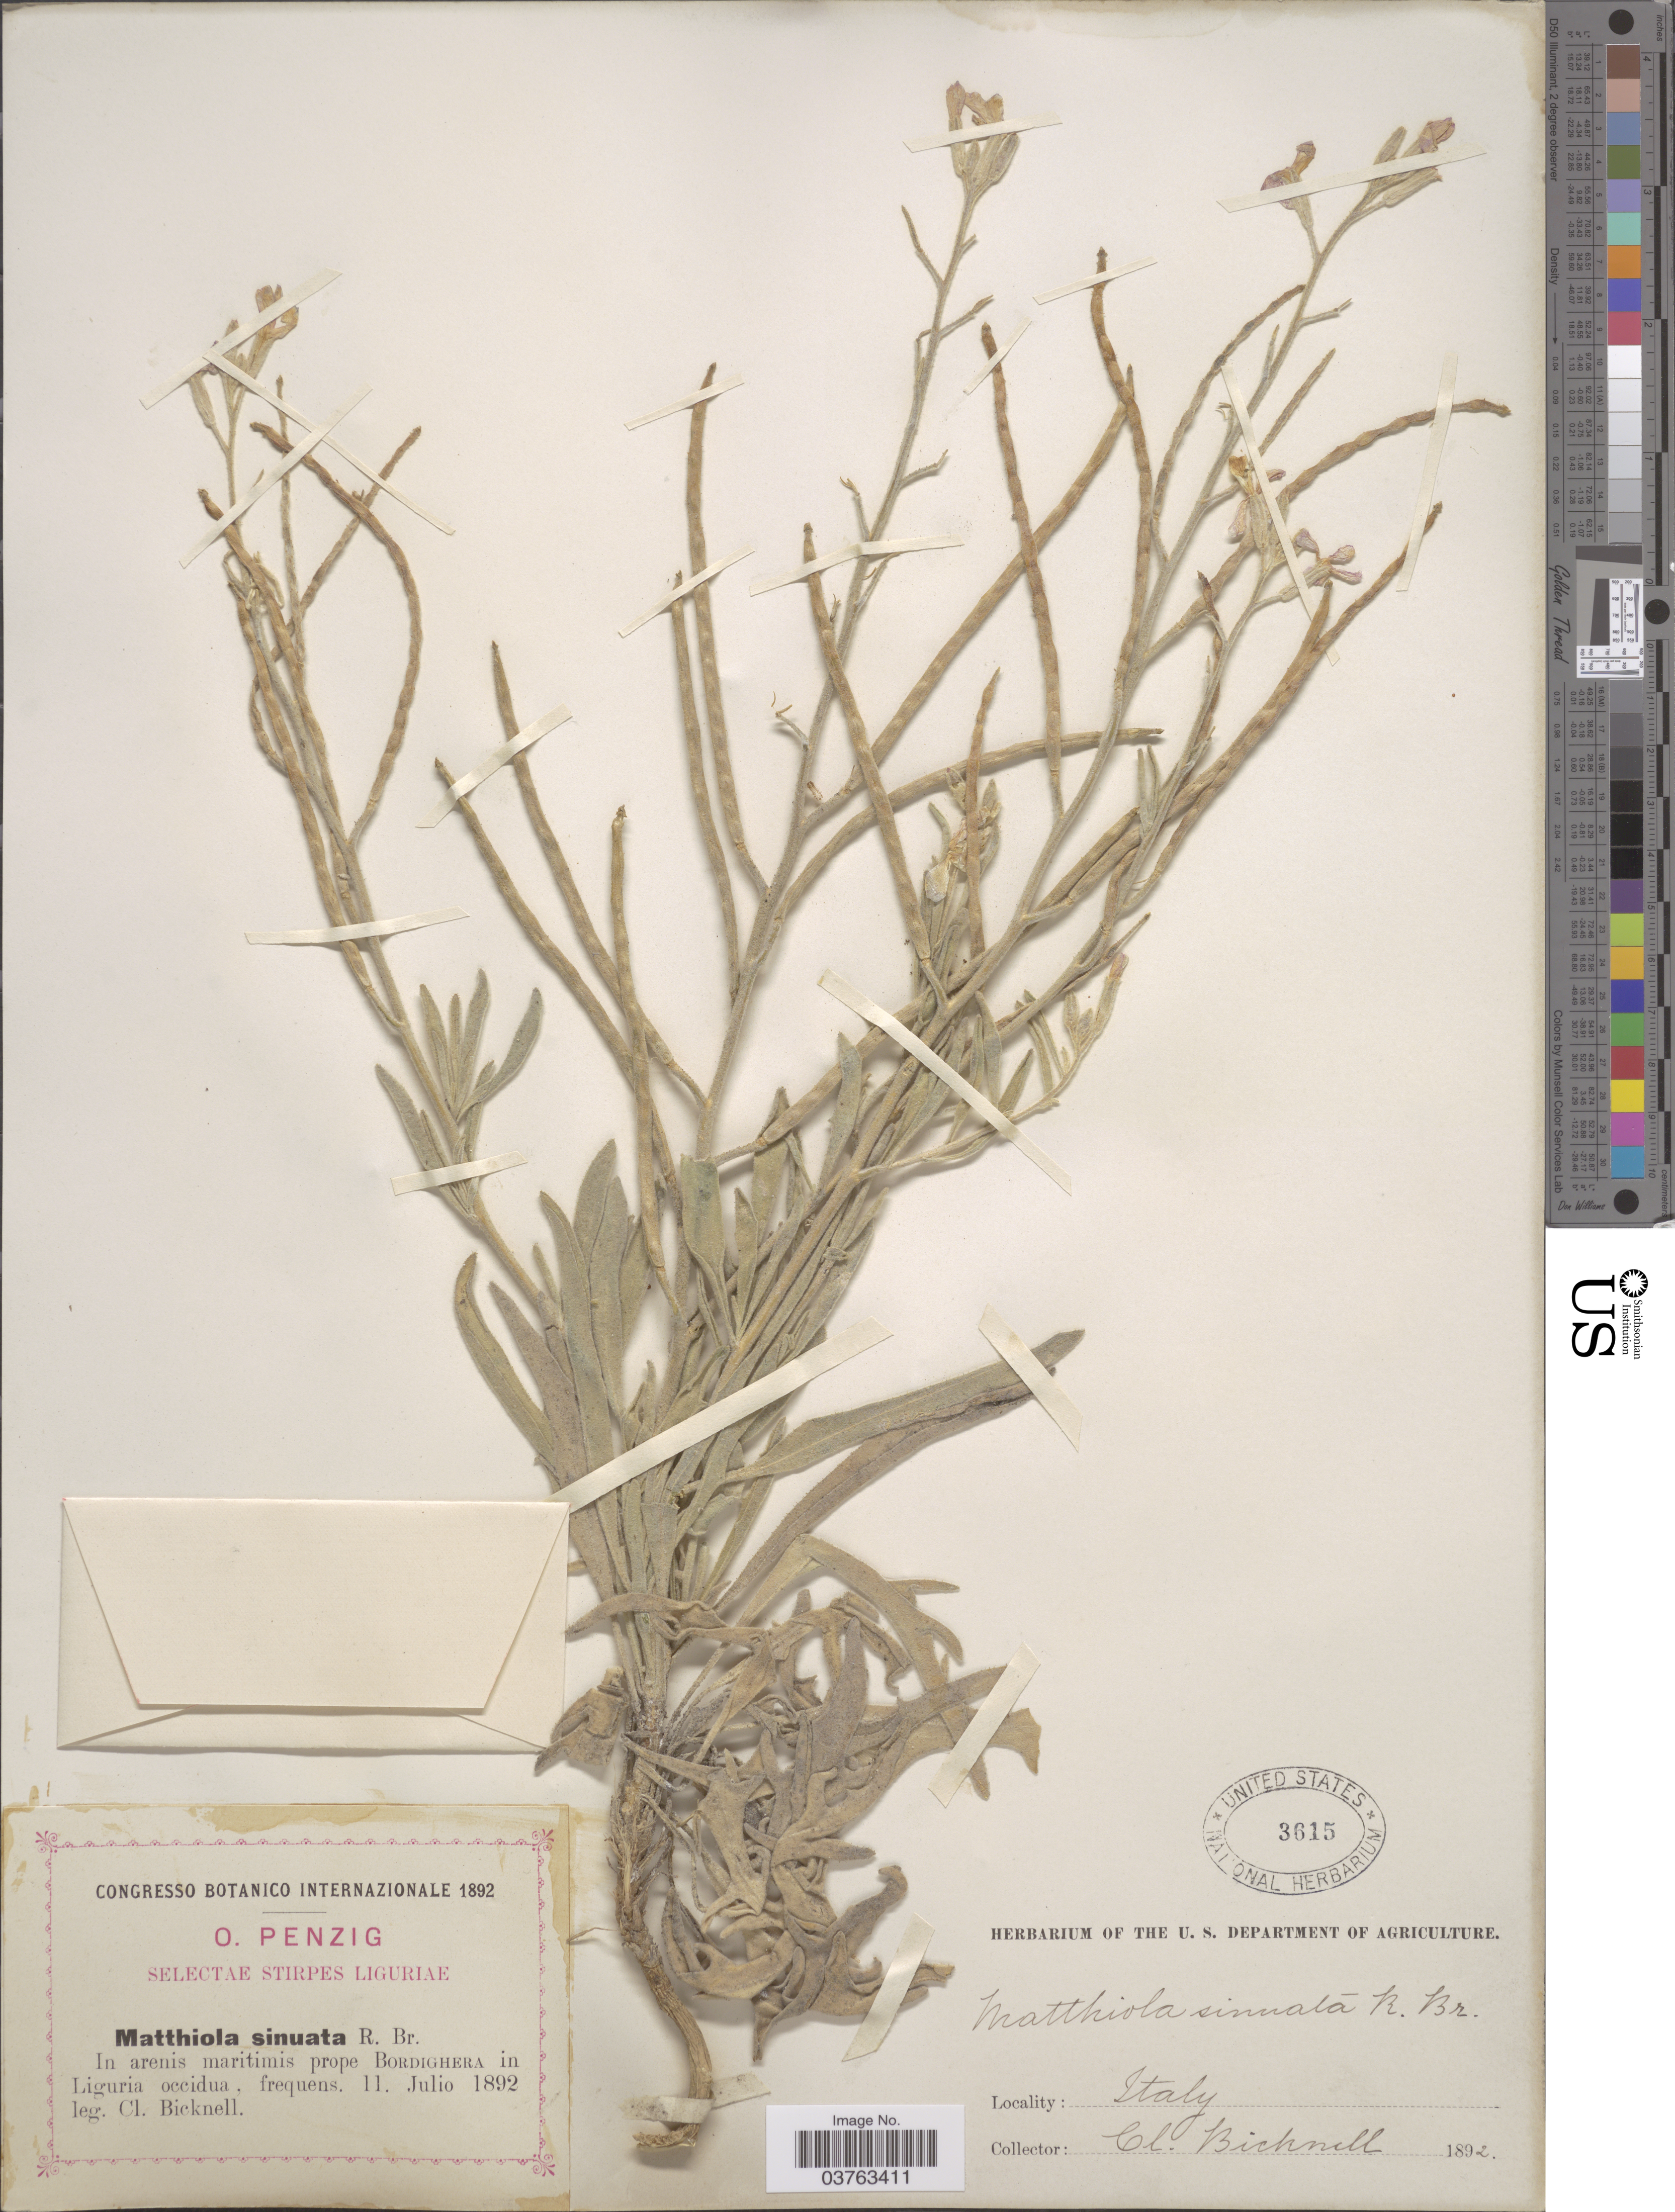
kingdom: Plantae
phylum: Tracheophyta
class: Magnoliopsida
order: Brassicales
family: Brassicaceae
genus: Matthiola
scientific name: Matthiola sinuata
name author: W.T. Aiton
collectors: C. Bicknell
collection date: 1892-07-11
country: Italy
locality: In arenis maritimis prope Bordighera in Liguria occidua, frequens.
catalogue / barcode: US 3615